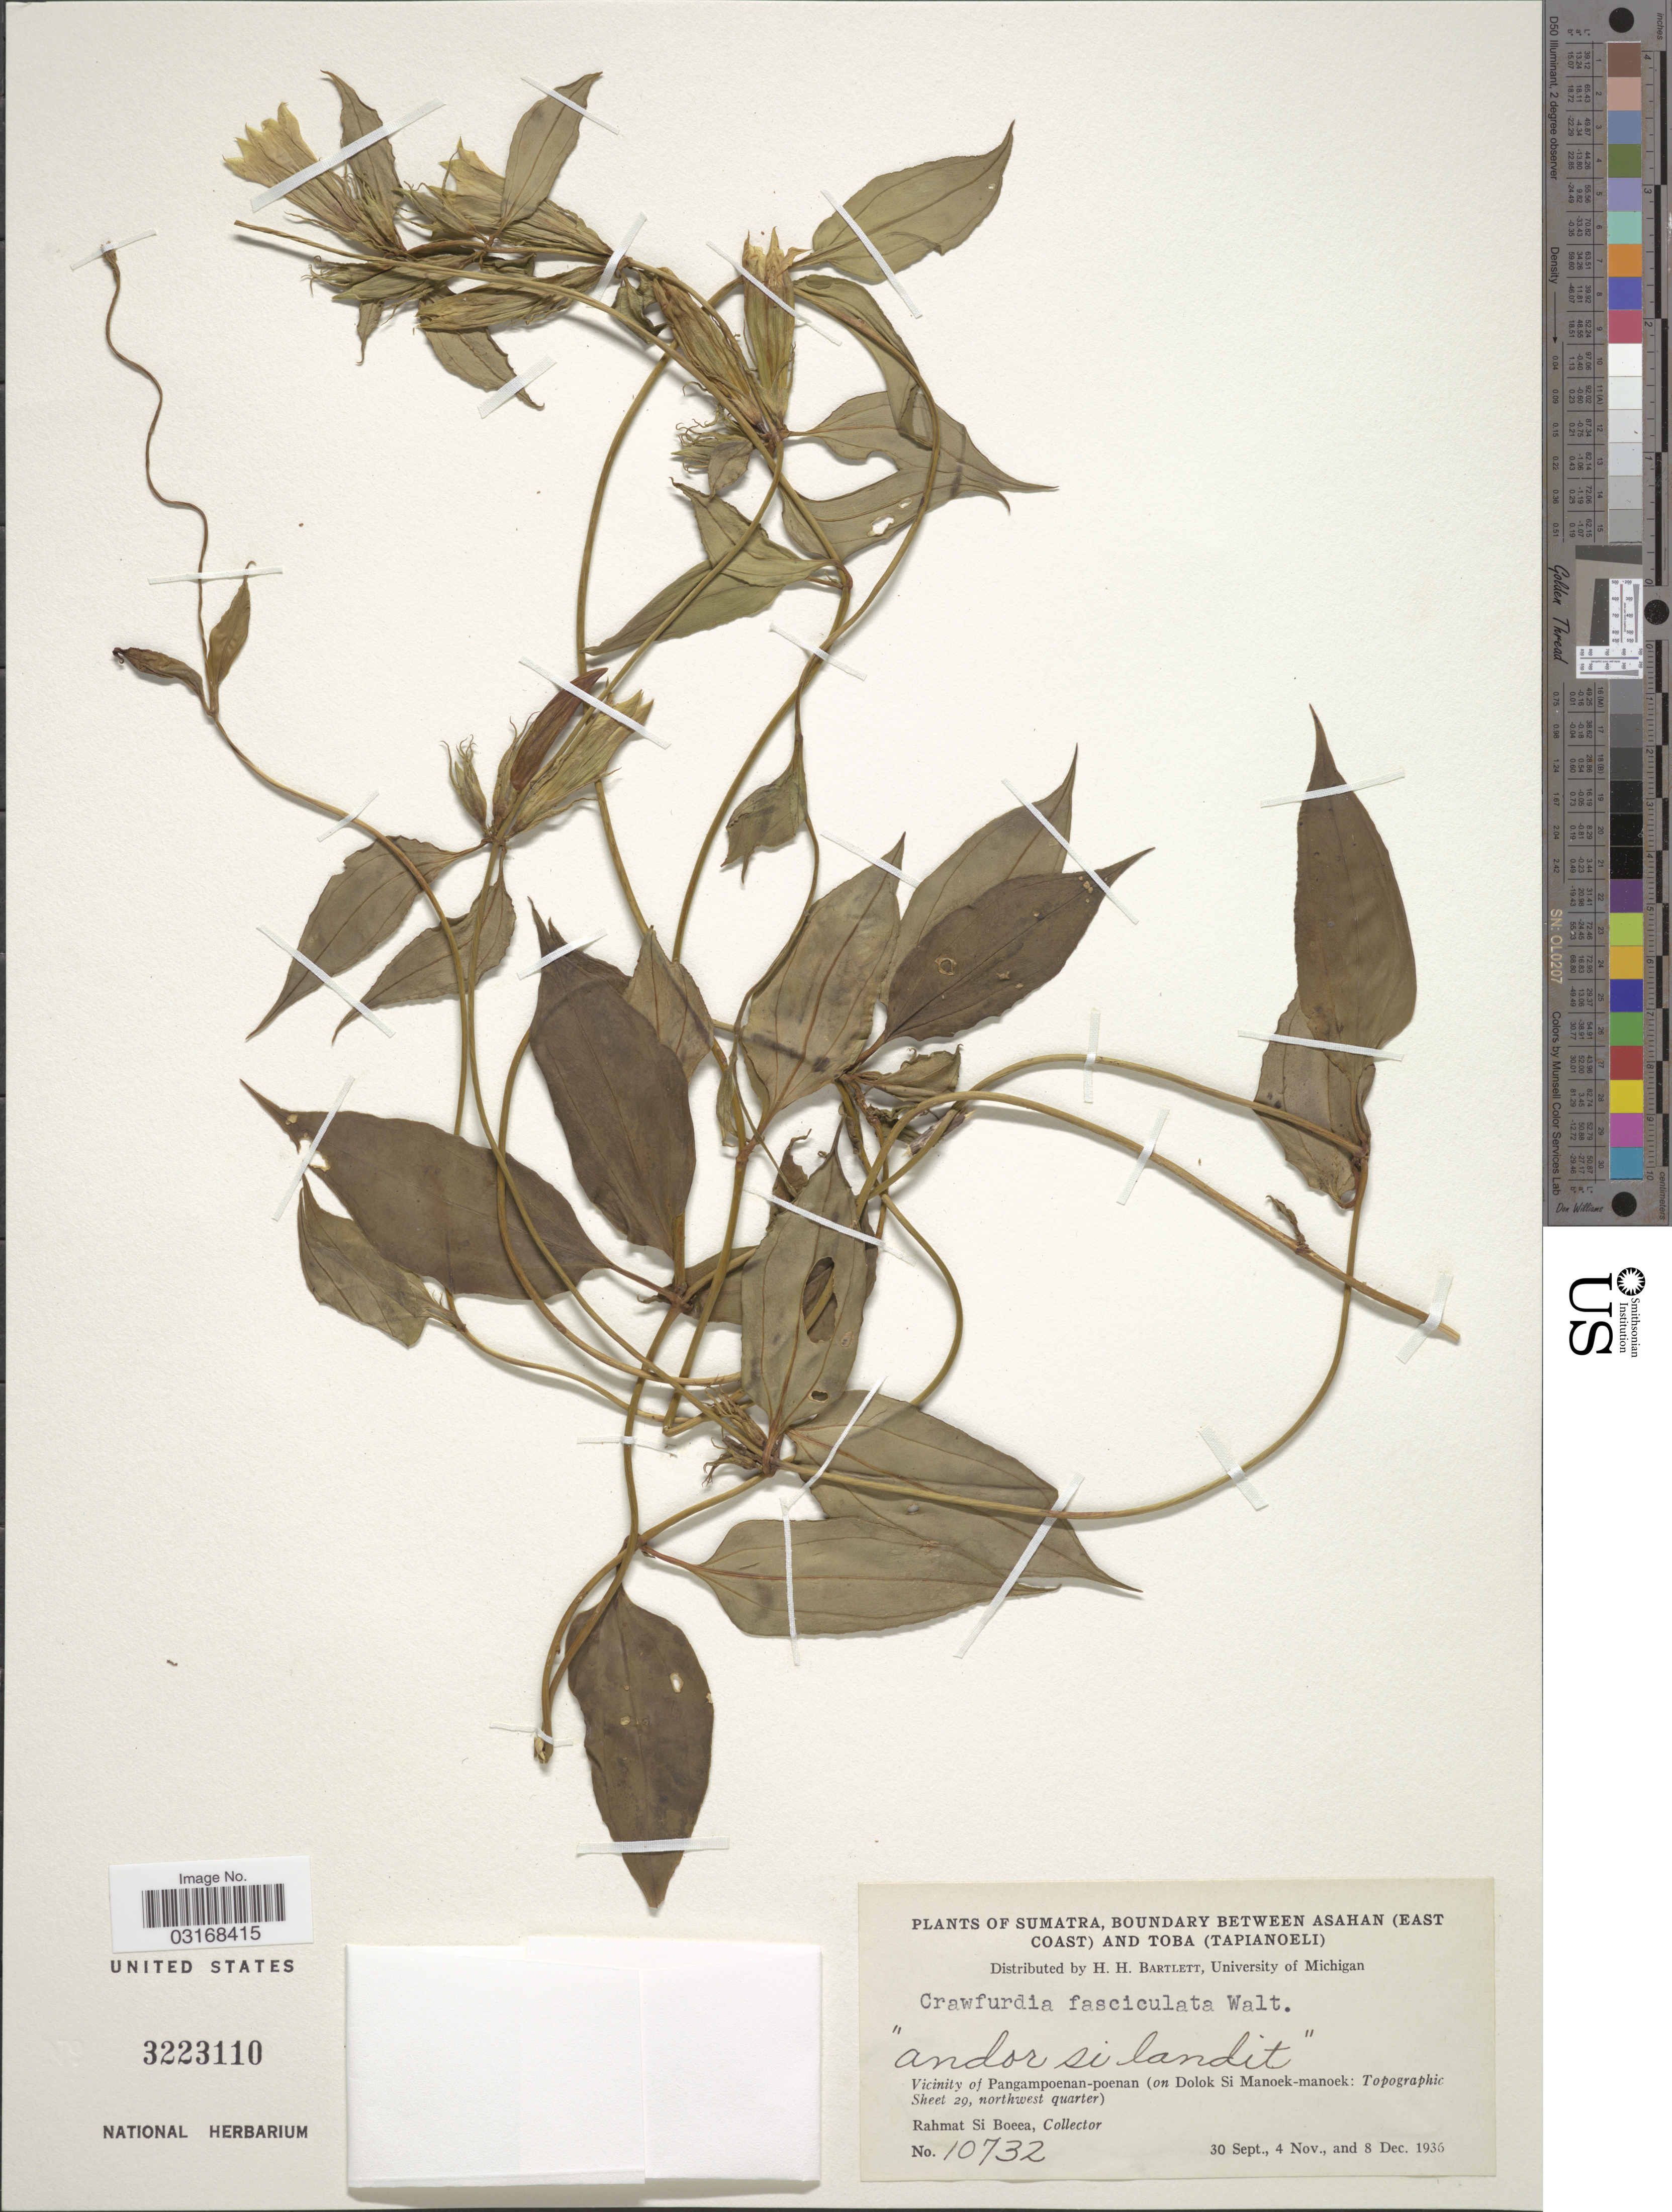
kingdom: Plantae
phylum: Tracheophyta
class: Magnoliopsida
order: Gentianales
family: Gentianaceae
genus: Crawfurdia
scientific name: Crawfurdia fasciculata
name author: Wall.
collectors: Rahmat Si Boeea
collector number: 10732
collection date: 1936-09-30/1936-12-08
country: Indonesia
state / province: Sumatra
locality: Boundary between Asahan (East Coast) and Toba (Tapianoeli). Vicinity of Pangampoenan-poenan (on Dolok Si Manoek-manoek: Topographic Sheet 29, northwest quarter).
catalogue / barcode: US 3223110